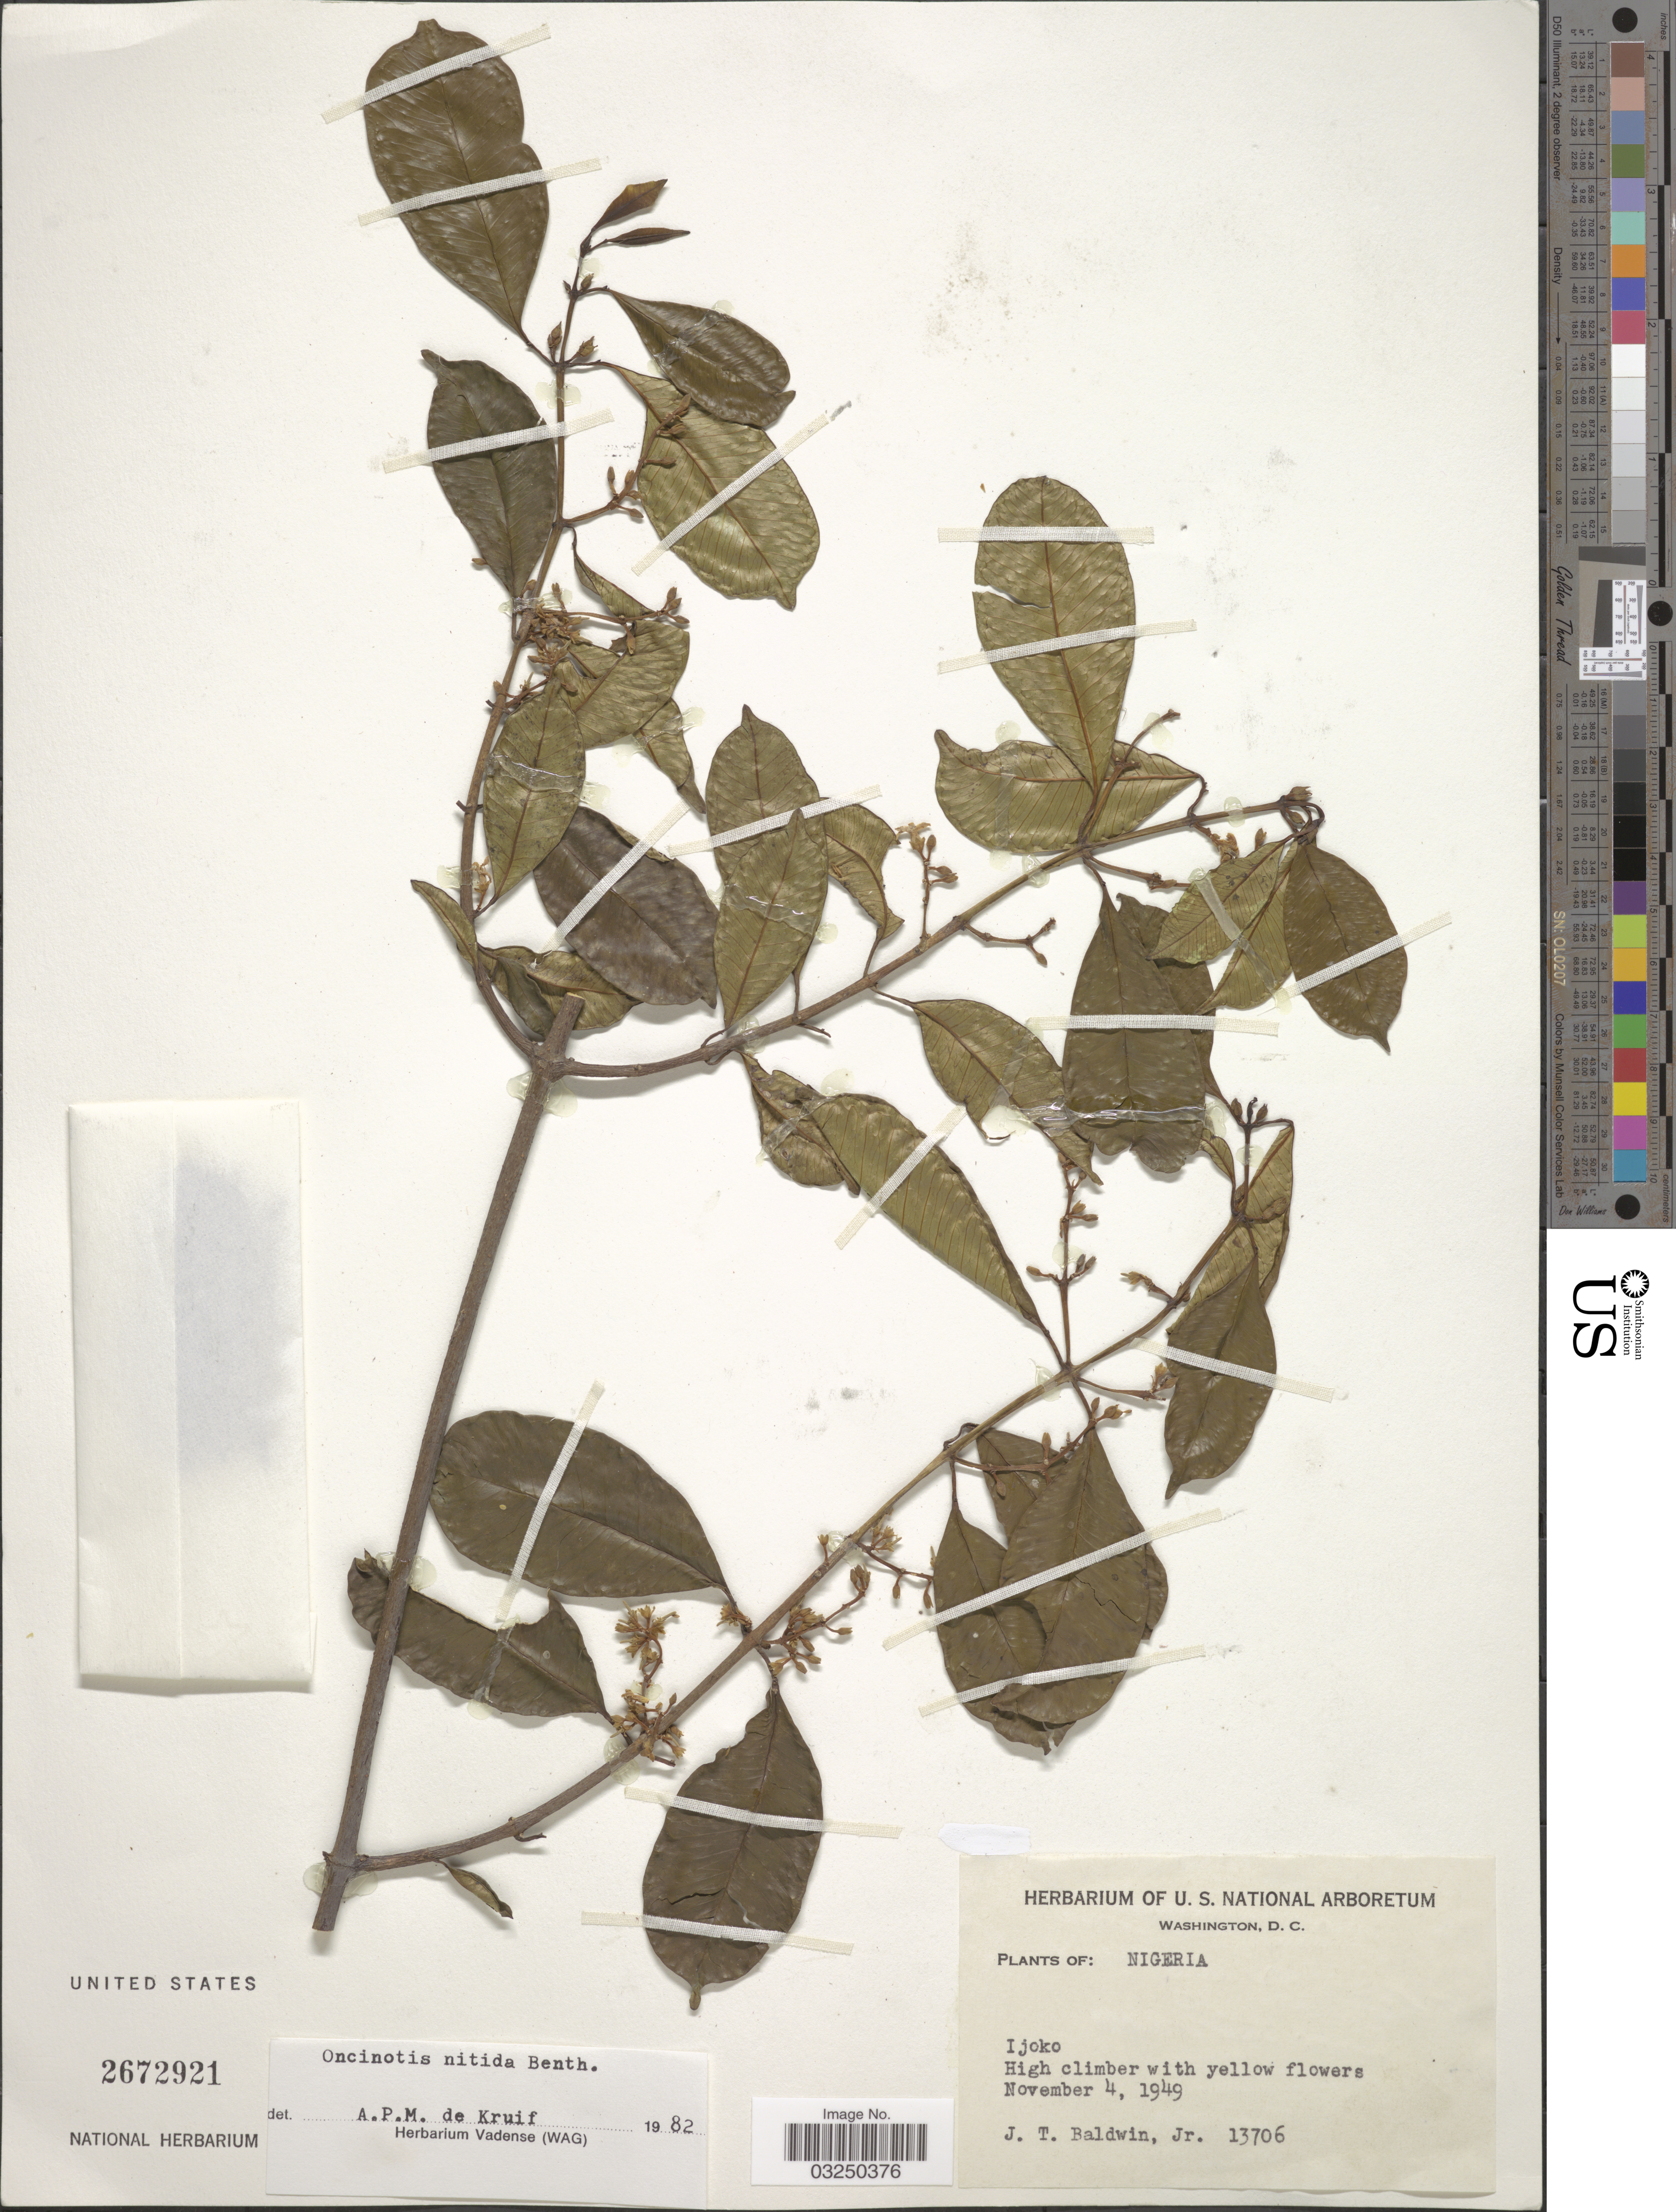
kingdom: Plantae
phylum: Tracheophyta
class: Magnoliopsida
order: Gentianales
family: Apocynaceae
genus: Oncinotis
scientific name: Oncinotis nitida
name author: Benth.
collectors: J. T. Baldwin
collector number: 13706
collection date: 1949-11-04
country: Nigeria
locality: Ijoko.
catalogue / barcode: US 2672921